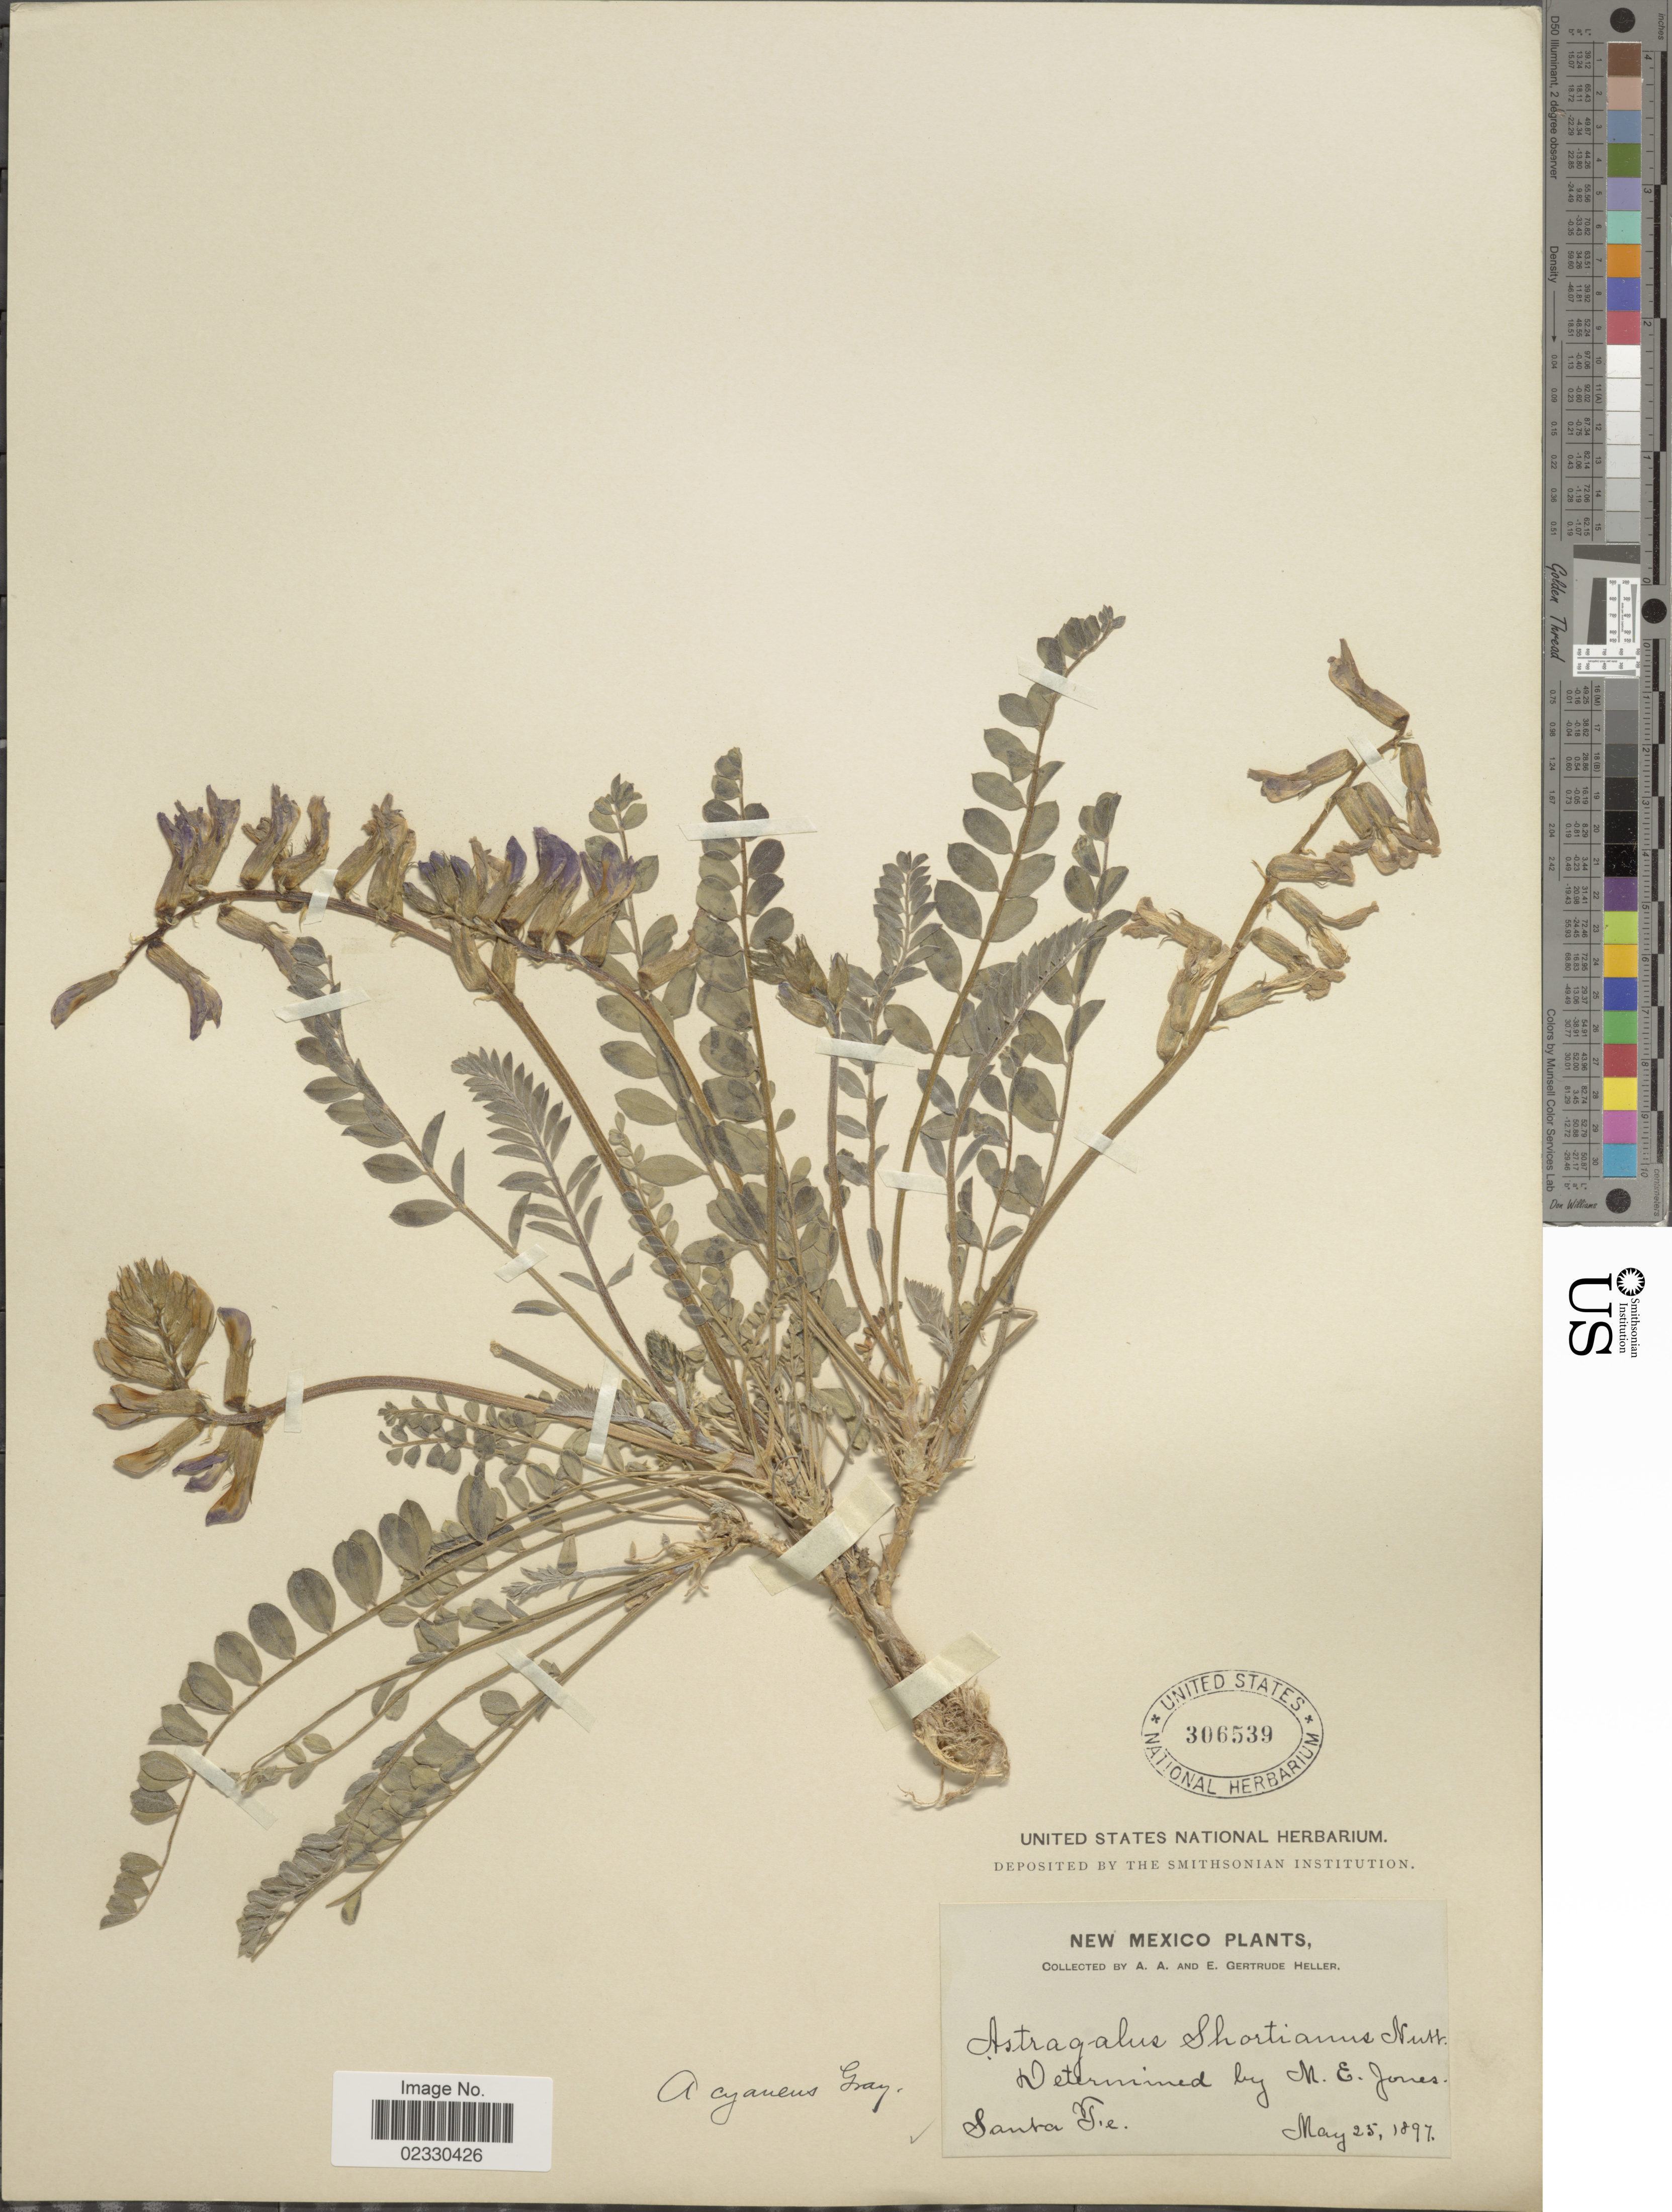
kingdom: Plantae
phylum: Tracheophyta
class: Magnoliopsida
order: Fabales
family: Fabaceae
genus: Astragalus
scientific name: Astragalus cyaneus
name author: A. Gray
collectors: A. A. Heller & E. G. Heller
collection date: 1897-05-25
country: United States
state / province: New Mexico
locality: Santa Fe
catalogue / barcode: US 306539